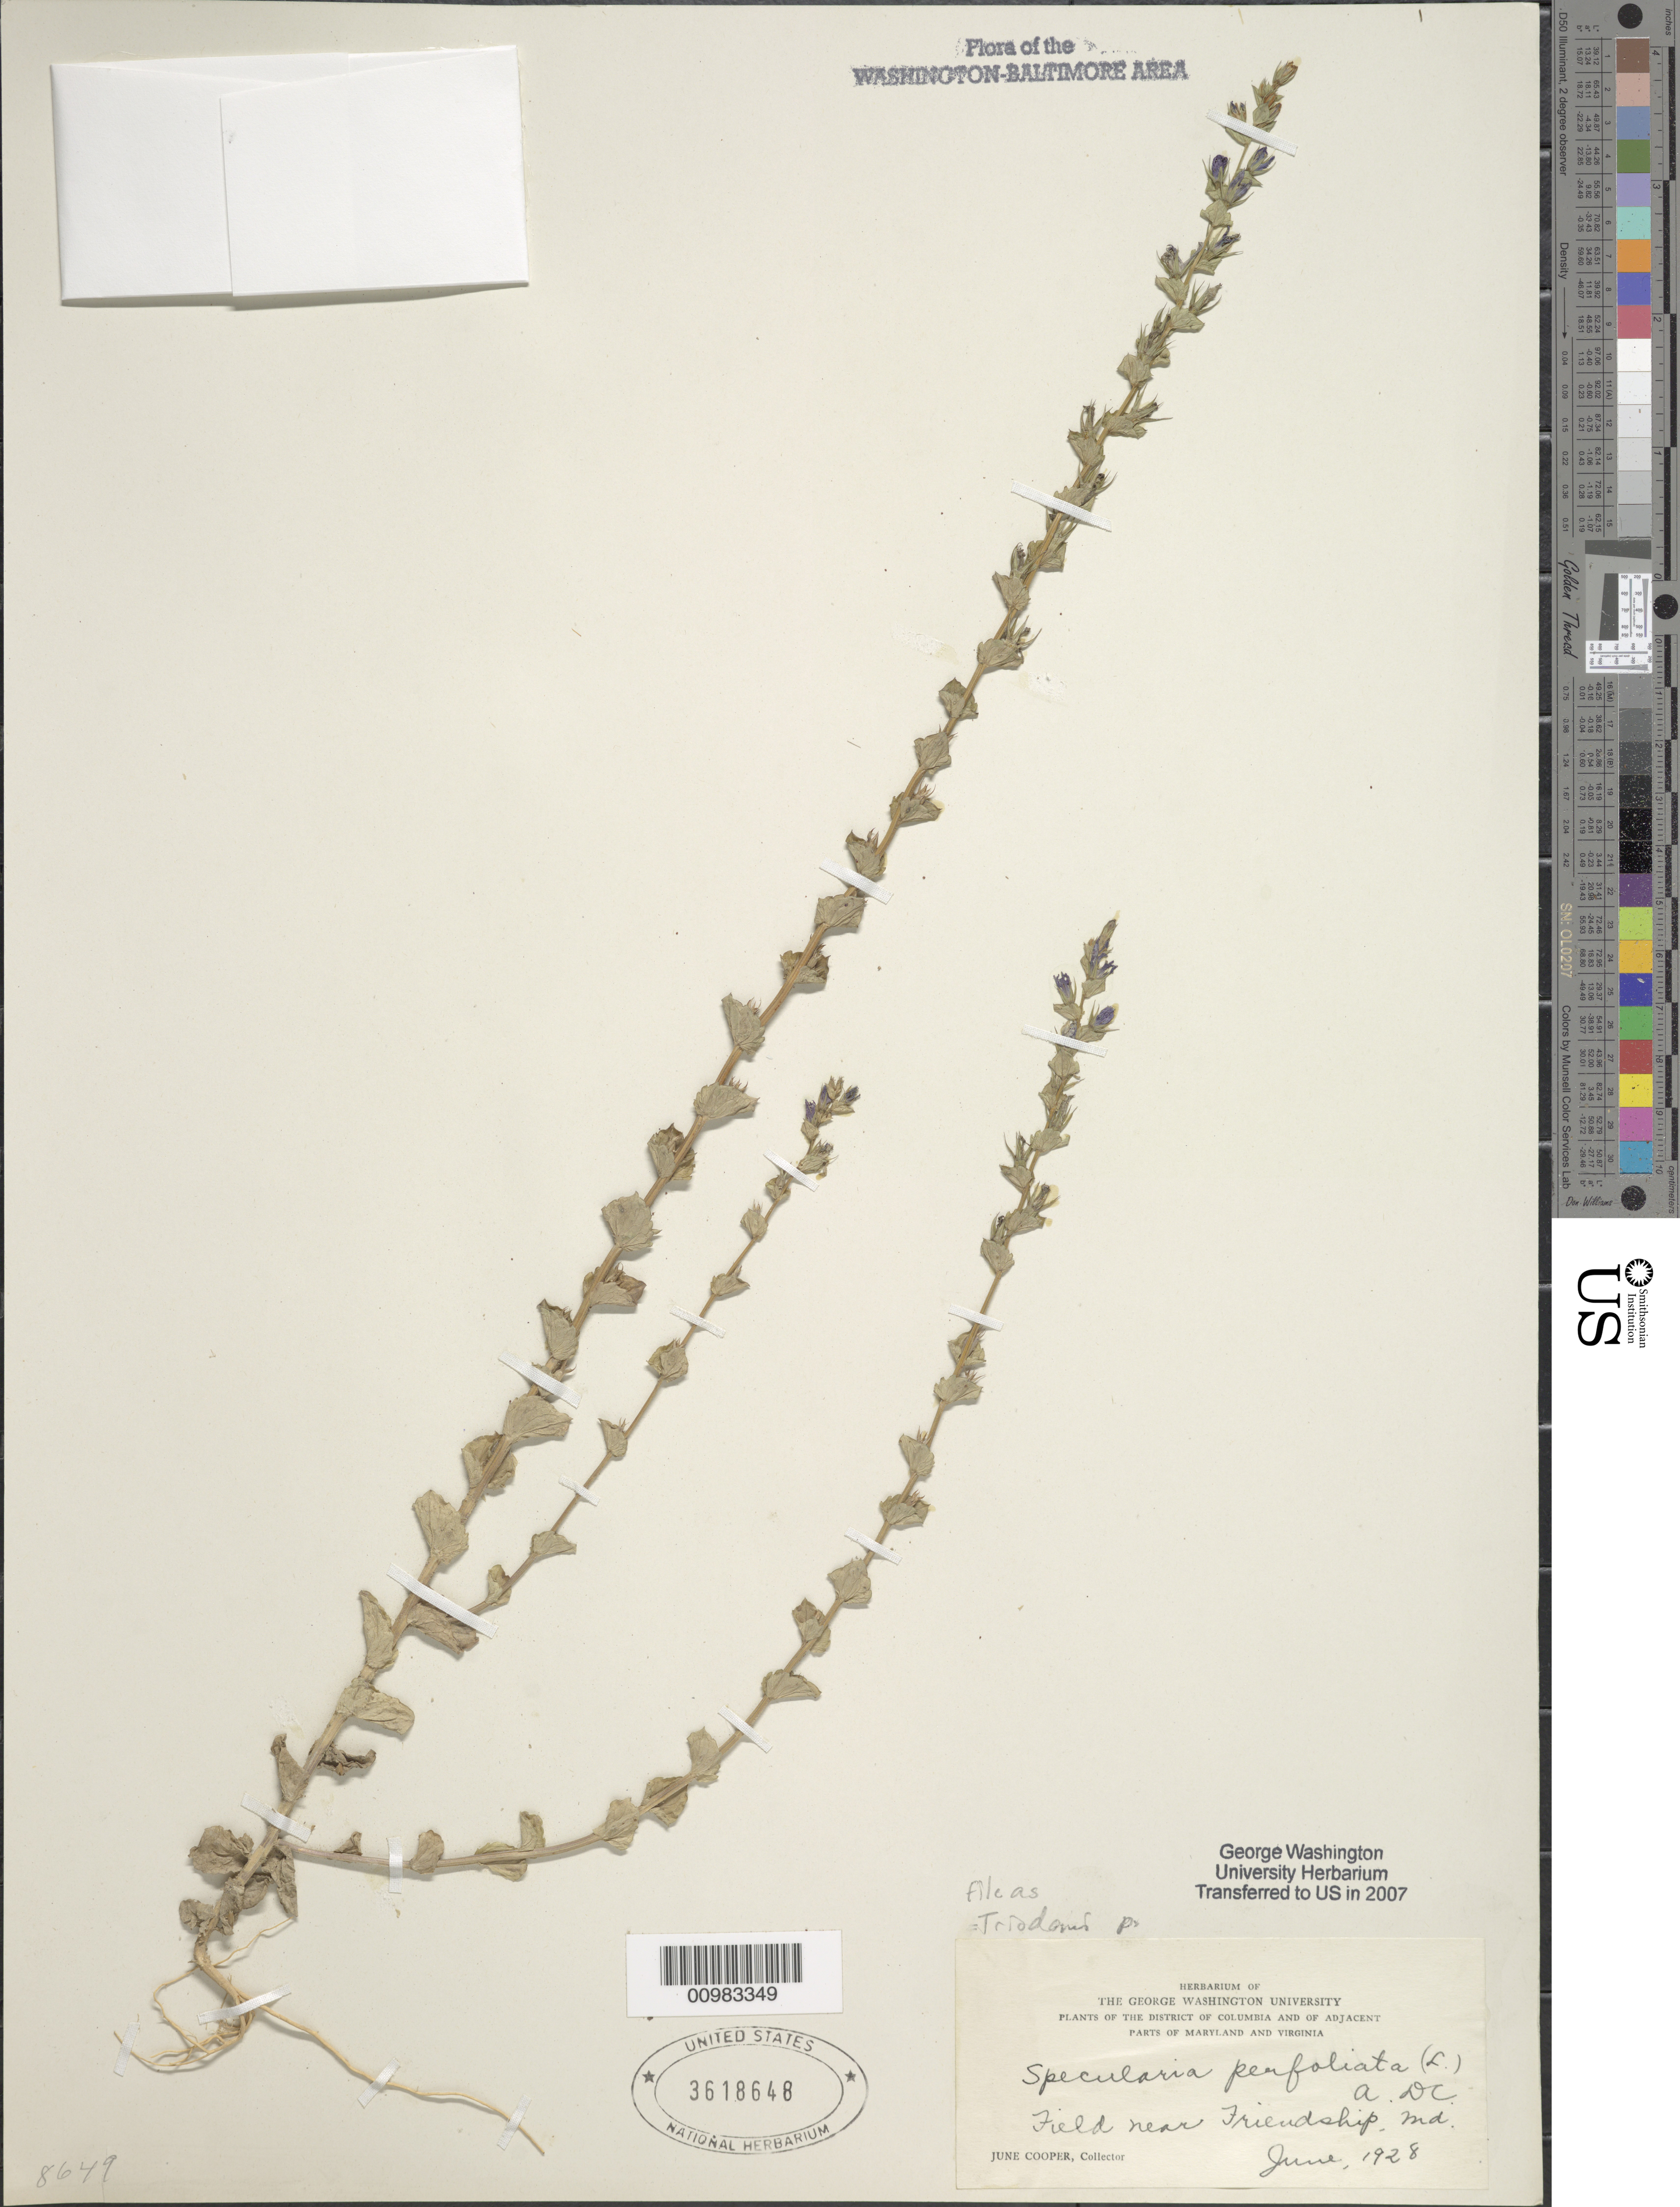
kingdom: Plantae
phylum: Tracheophyta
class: Magnoliopsida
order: Asterales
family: Campanulaceae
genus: Triodanis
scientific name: Triodanis perfoliata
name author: (L.) Nieuwl.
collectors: J. Cooper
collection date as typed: June 1928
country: United States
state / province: Maryland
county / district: Anne Arundel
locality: Friendship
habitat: field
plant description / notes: Transferred from GWU Herbarium in 2007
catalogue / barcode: US 3618648